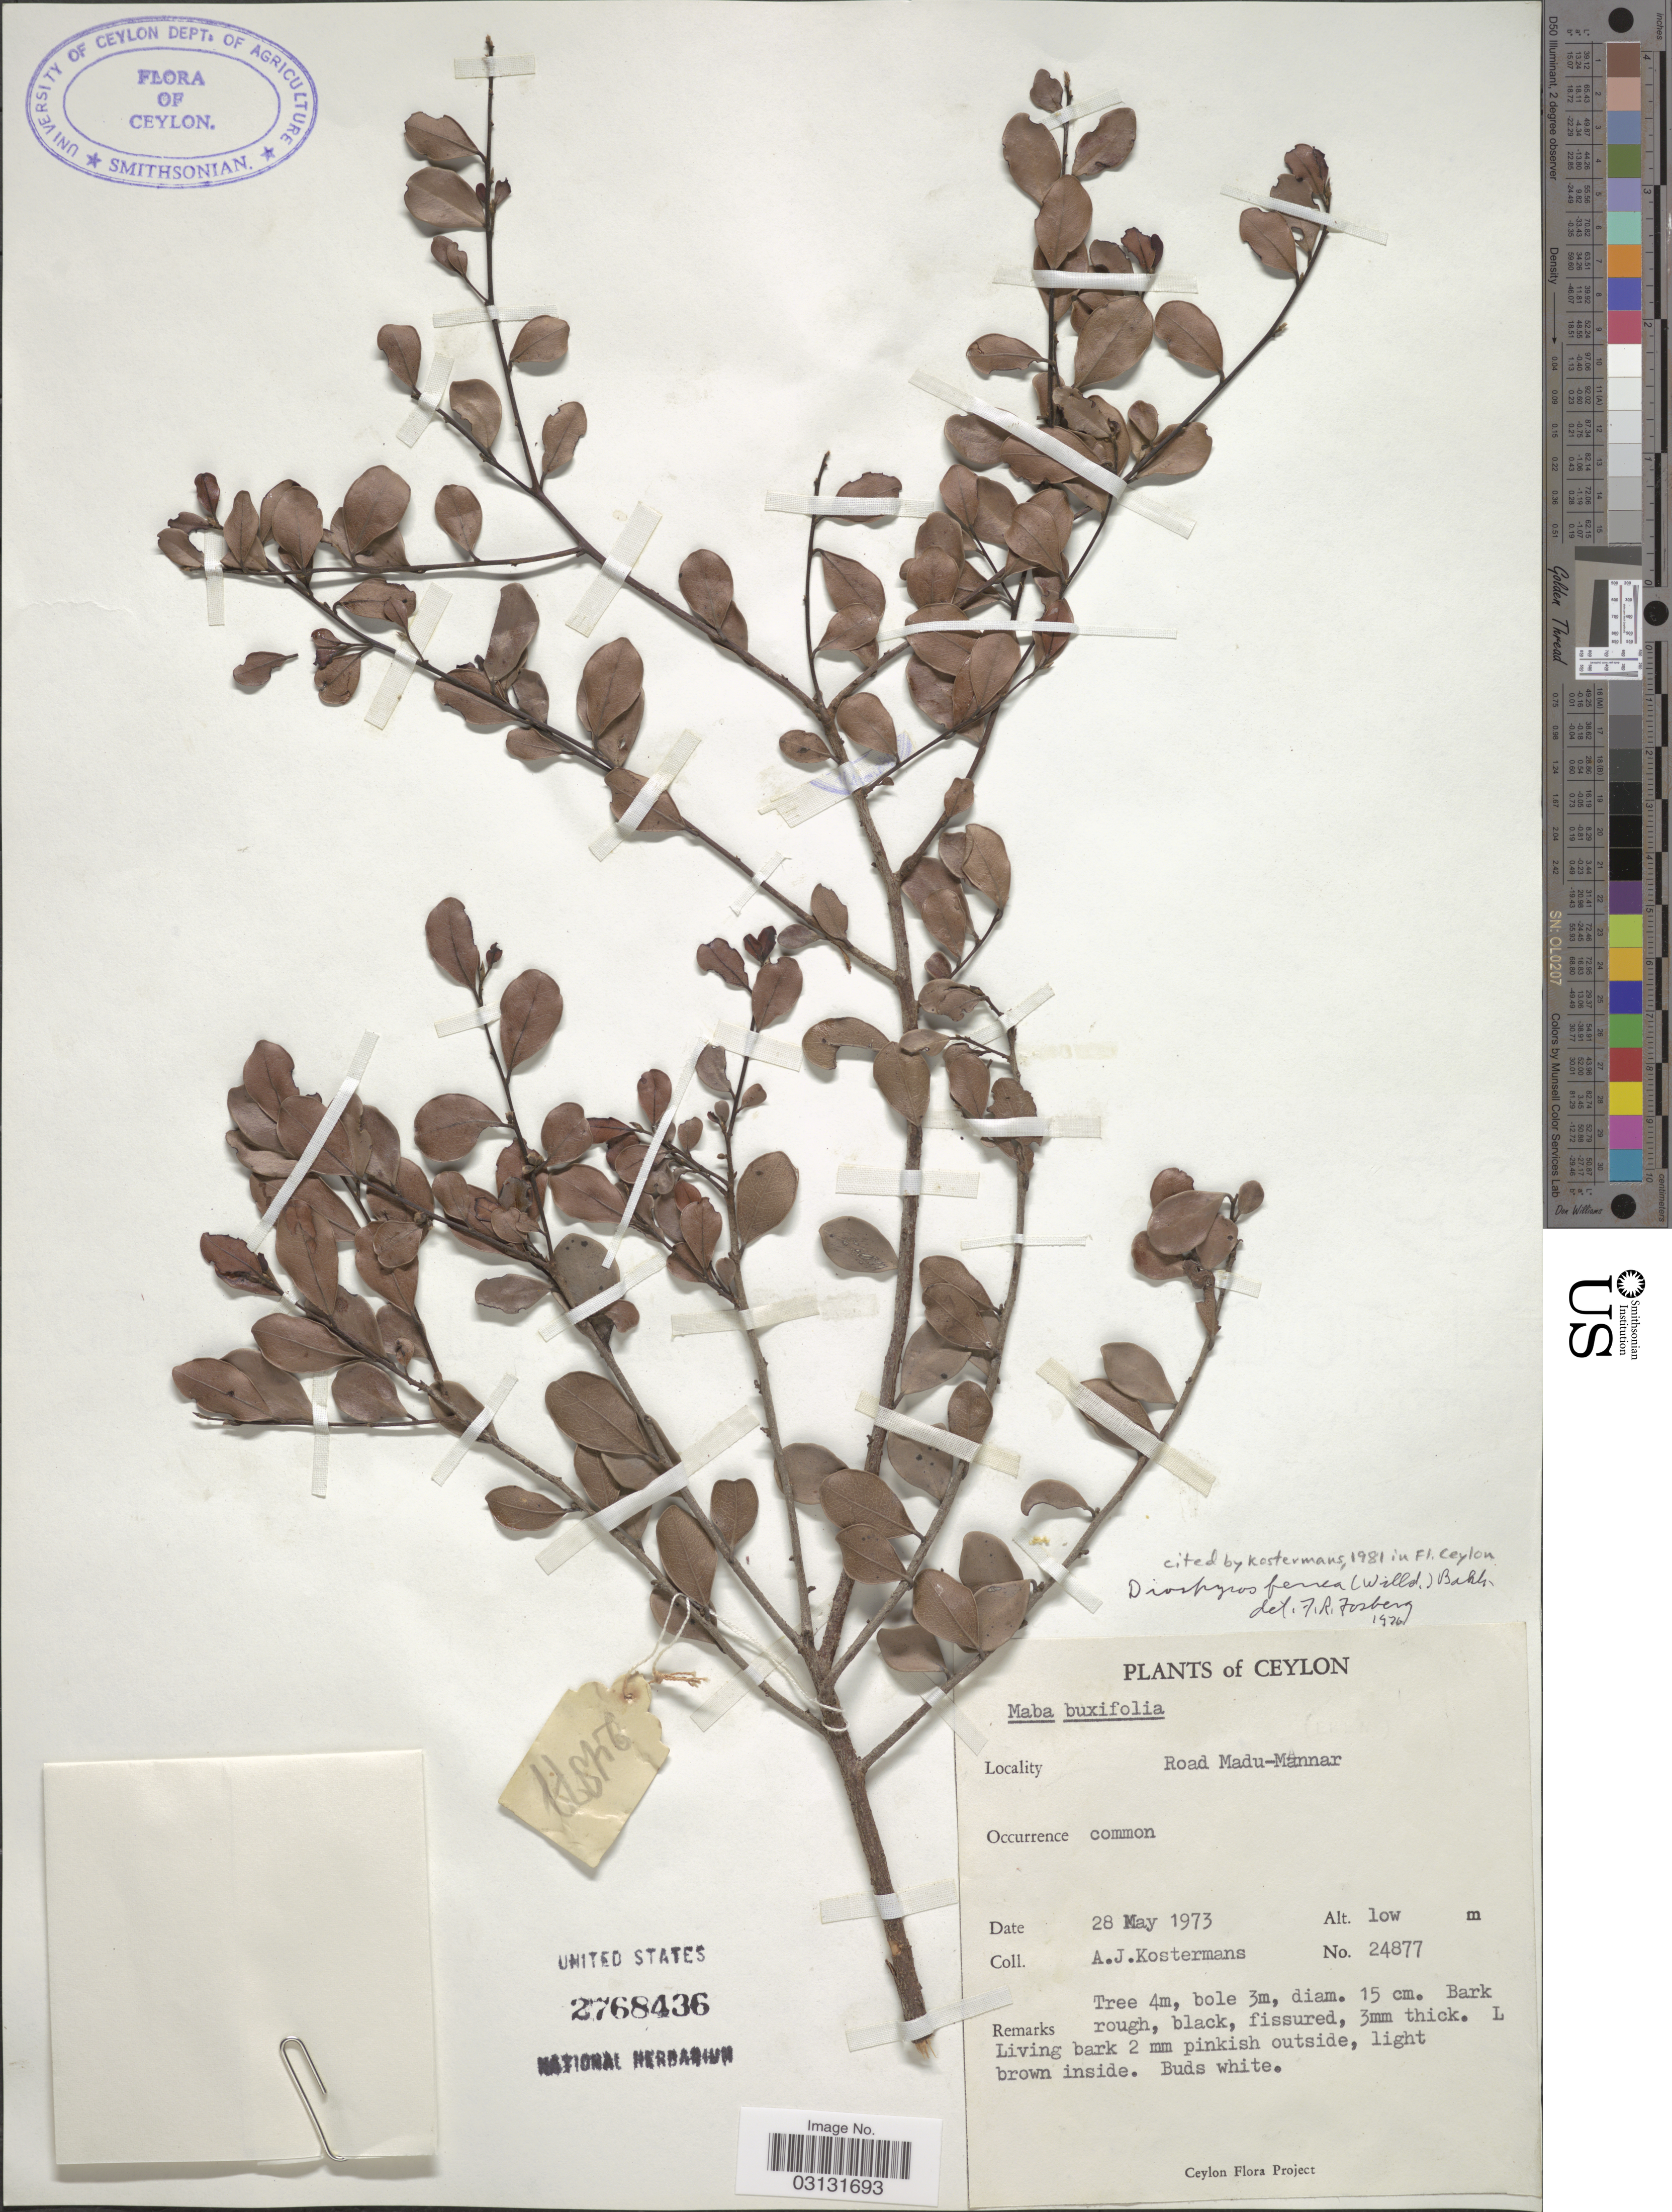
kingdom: Plantae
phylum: Tracheophyta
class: Magnoliopsida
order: Ericales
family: Ebenaceae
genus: Diospyros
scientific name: Diospyros ferrea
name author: (Willd.) Bakh.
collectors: A. J. G. Kostermans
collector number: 24877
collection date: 1973-05-28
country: Sri Lanka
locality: Ceylon. Road Madu-Mannar.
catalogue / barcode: US 2768436